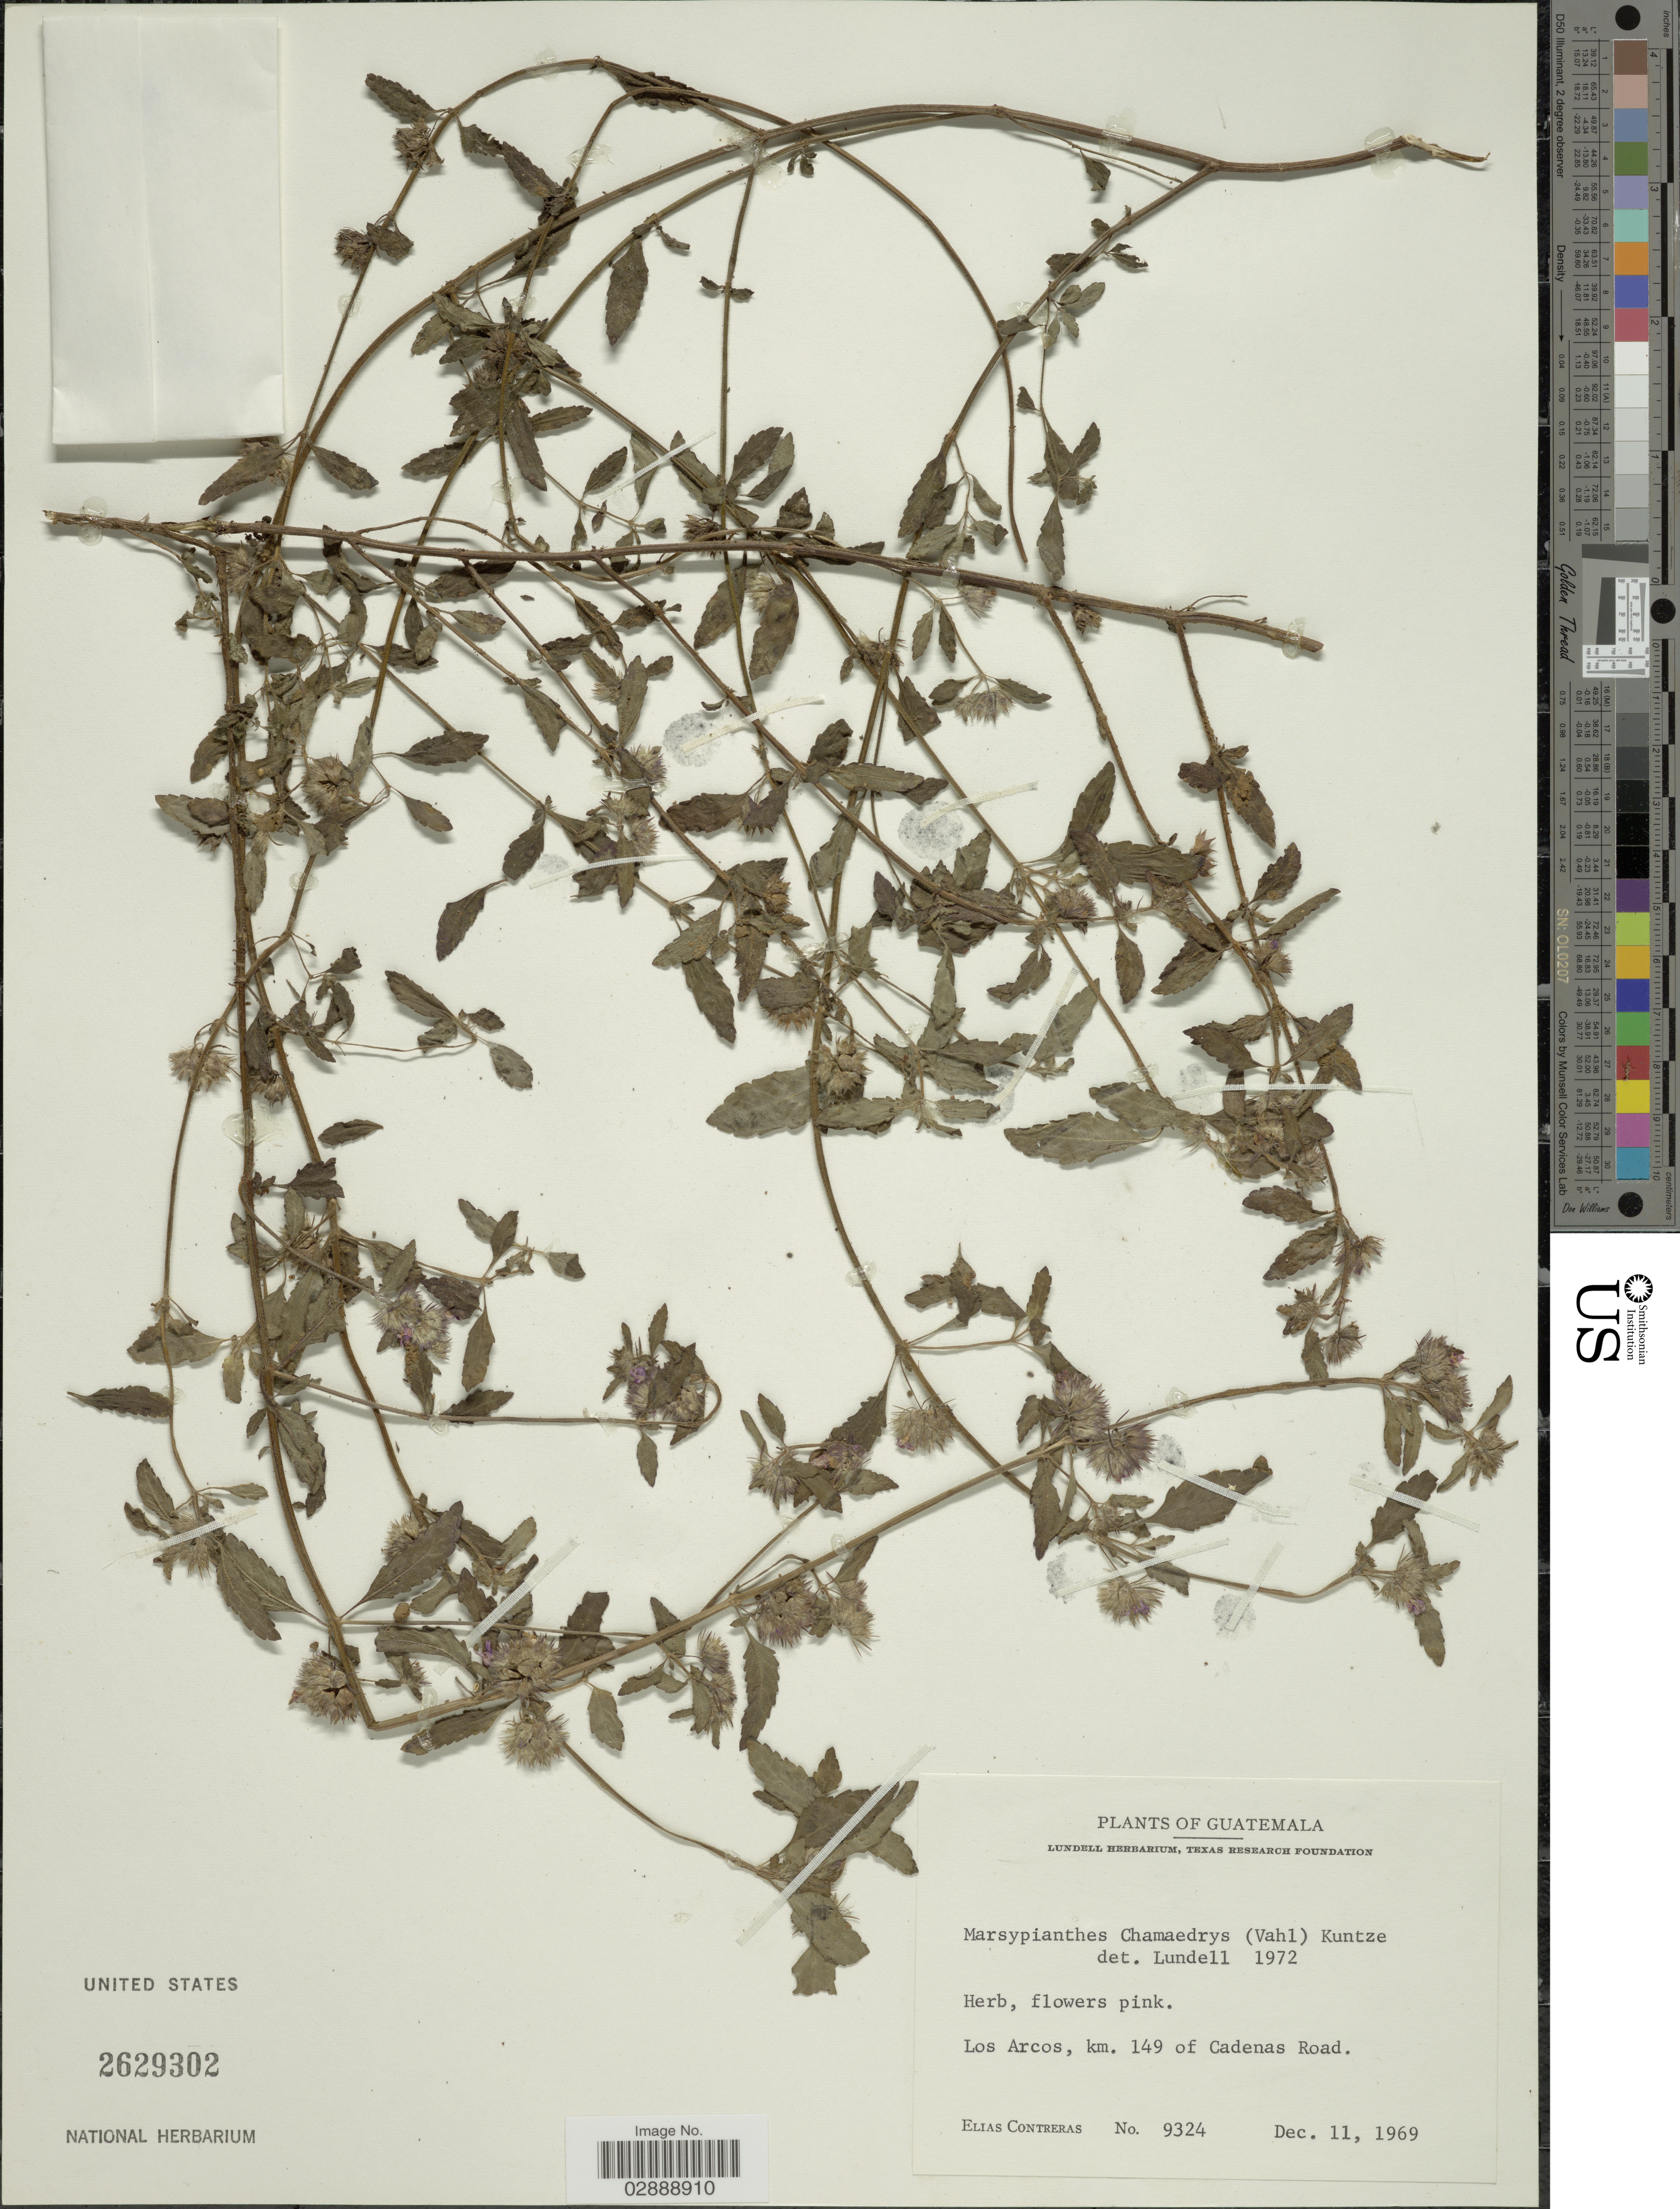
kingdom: Plantae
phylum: Tracheophyta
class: Magnoliopsida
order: Lamiales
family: Lamiaceae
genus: Marsypianthes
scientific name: Marsypianthes chamaedrys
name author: (Vahl) Kuntze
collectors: E. Contreras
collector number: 9324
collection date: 1969-12-11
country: Guatemala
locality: Los Arcos, km. 149 of Cadenas Road.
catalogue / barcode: US 2629302